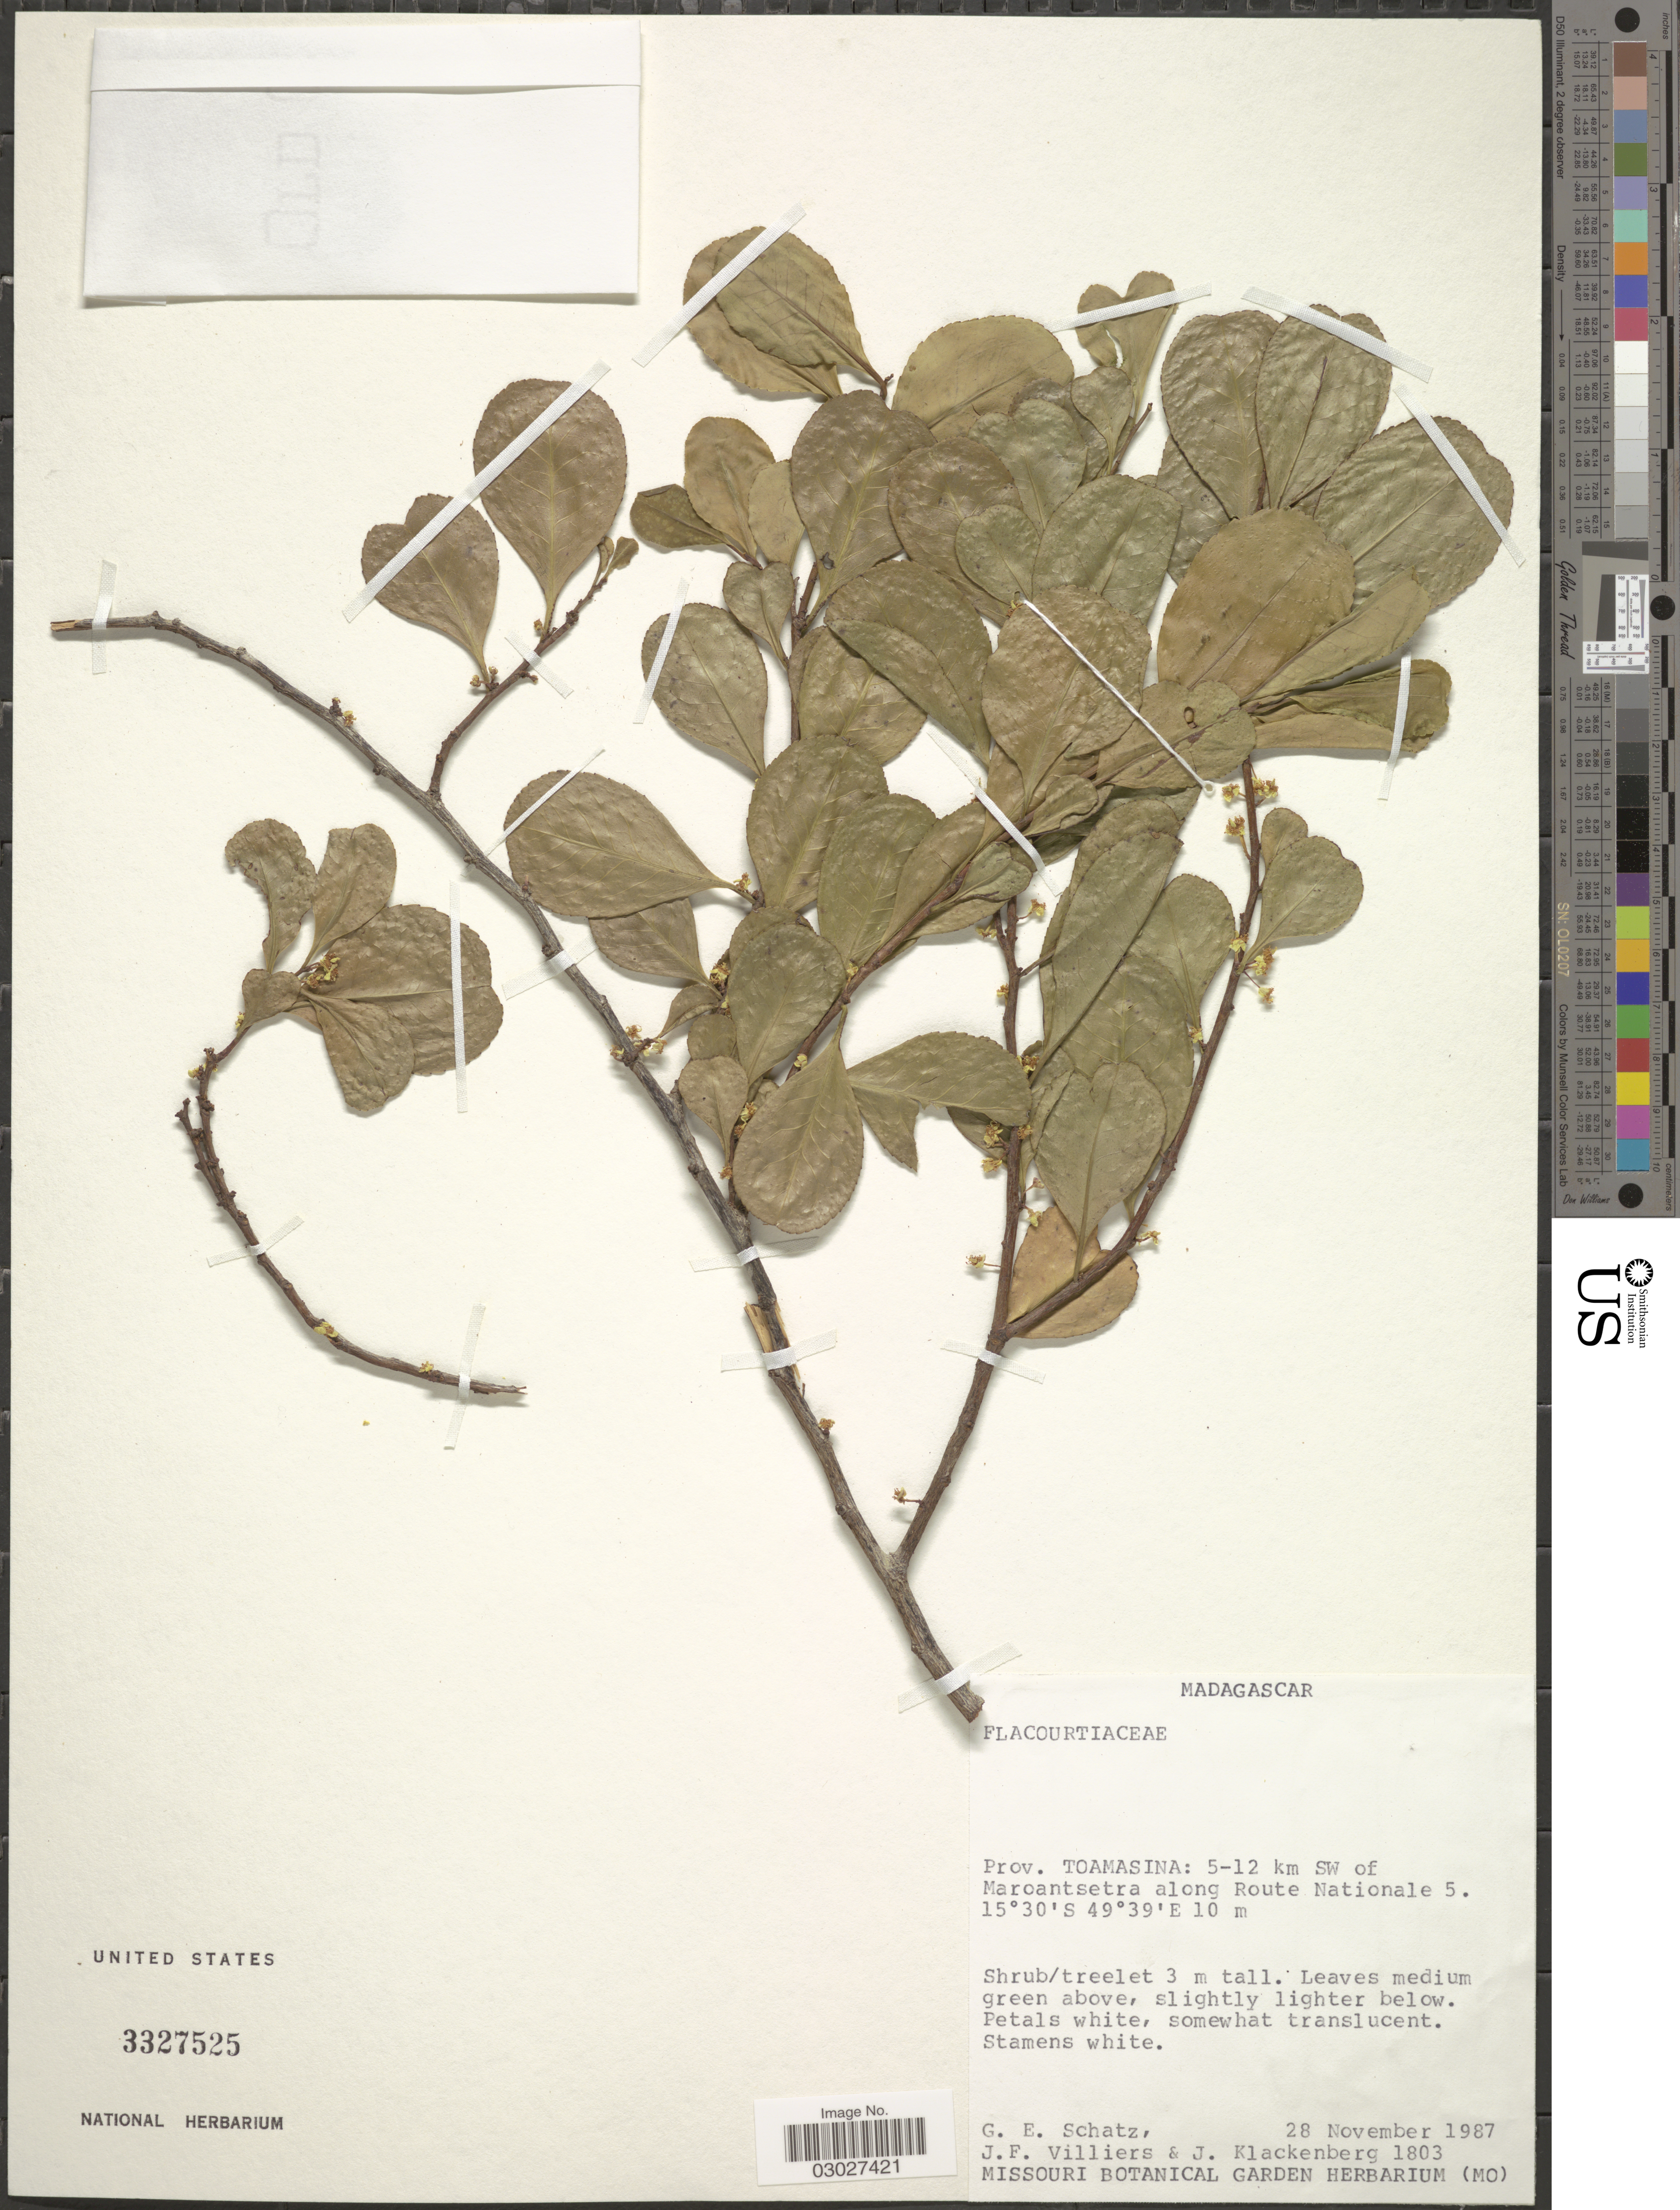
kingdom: Plantae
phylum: Tracheophyta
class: Magnoliopsida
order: Crossosomatales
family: Aphloiaceae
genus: Aphloia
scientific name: Aphloia theiformis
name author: (Vahl) Benn.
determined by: Zmarzty, Sue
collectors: G. Schatz, J. Villiers & J. Klackenberg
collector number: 1803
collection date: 1987-11-28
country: Madagascar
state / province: Analanjirofo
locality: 5-12 km SW of Maroantsera along Route Nationale 5.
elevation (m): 10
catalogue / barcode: US 3327525